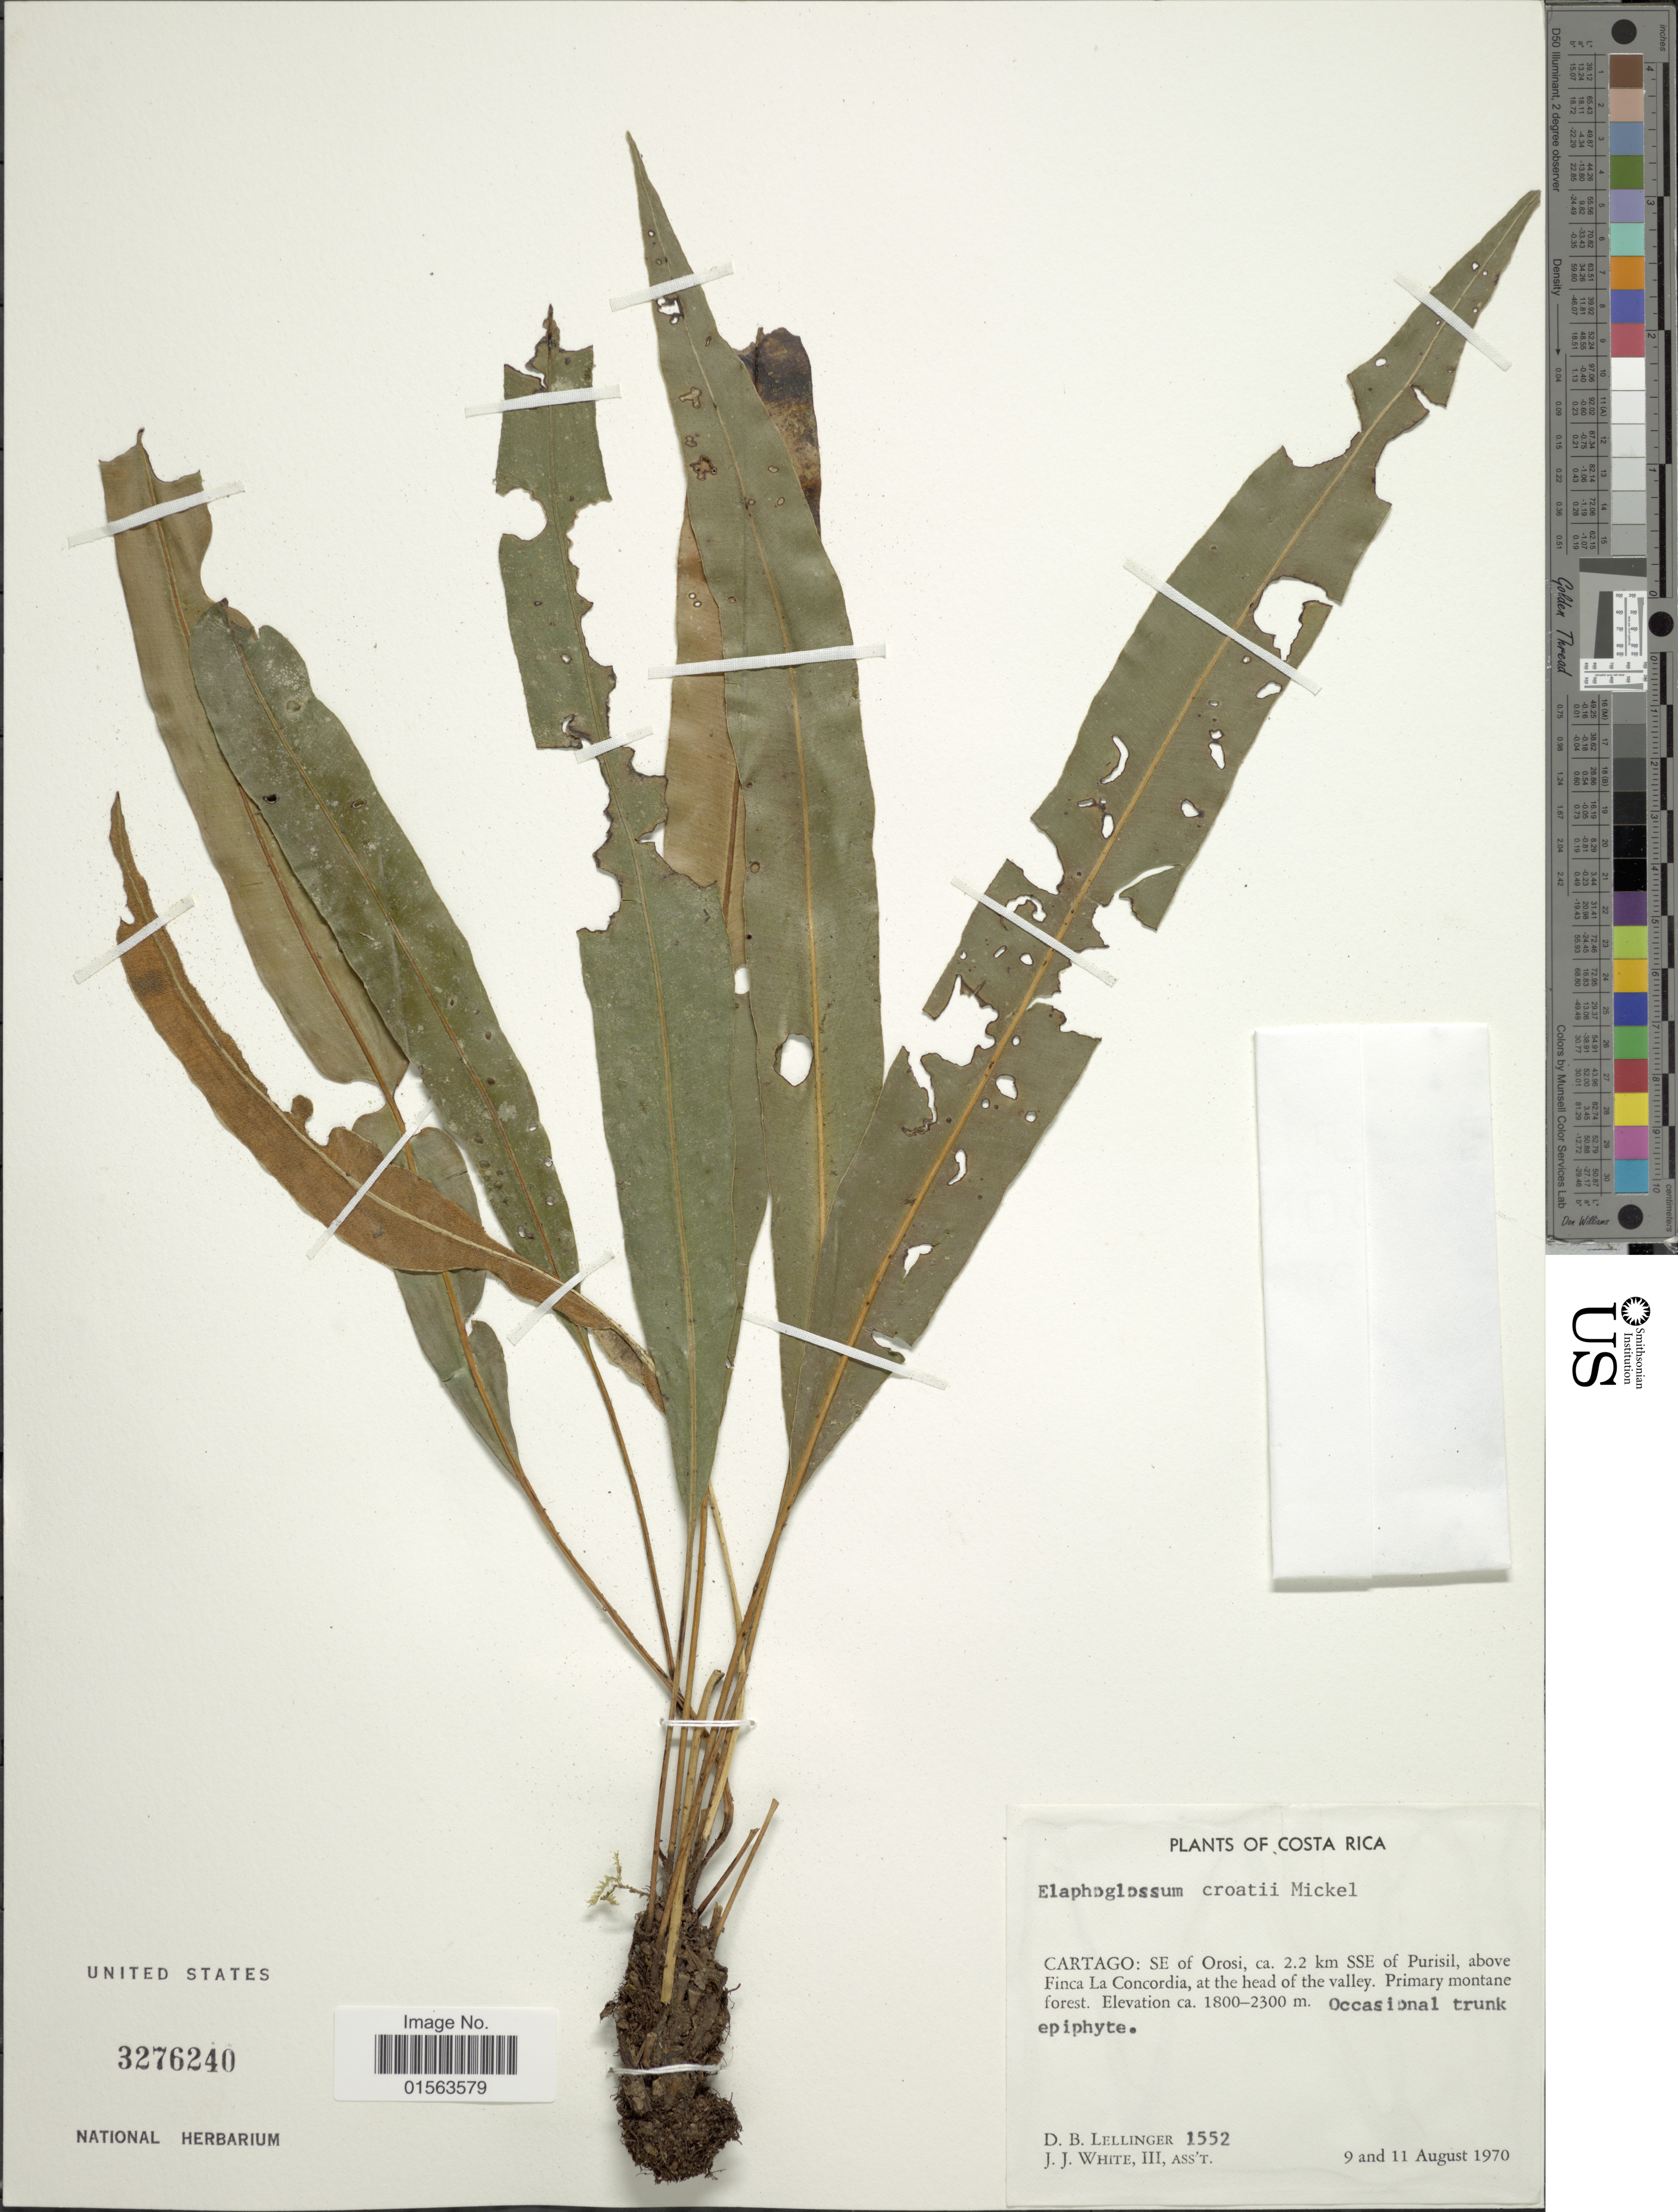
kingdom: Plantae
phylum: Tracheophyta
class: Polypodiopsida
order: Polypodiales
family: Dryopteridaceae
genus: Elaphoglossum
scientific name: Elaphoglossum croatii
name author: Mickel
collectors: D. B. Lellinger & J. J. White III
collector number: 1552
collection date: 1970-08-09/1970-08-11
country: Costa Rica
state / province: Cartago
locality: Cartago: SE of Orosi, ca. 2.2 km SSE of Purisil, above Finca La Concordia, at the head ofthevalley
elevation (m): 1800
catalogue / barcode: US 3276240